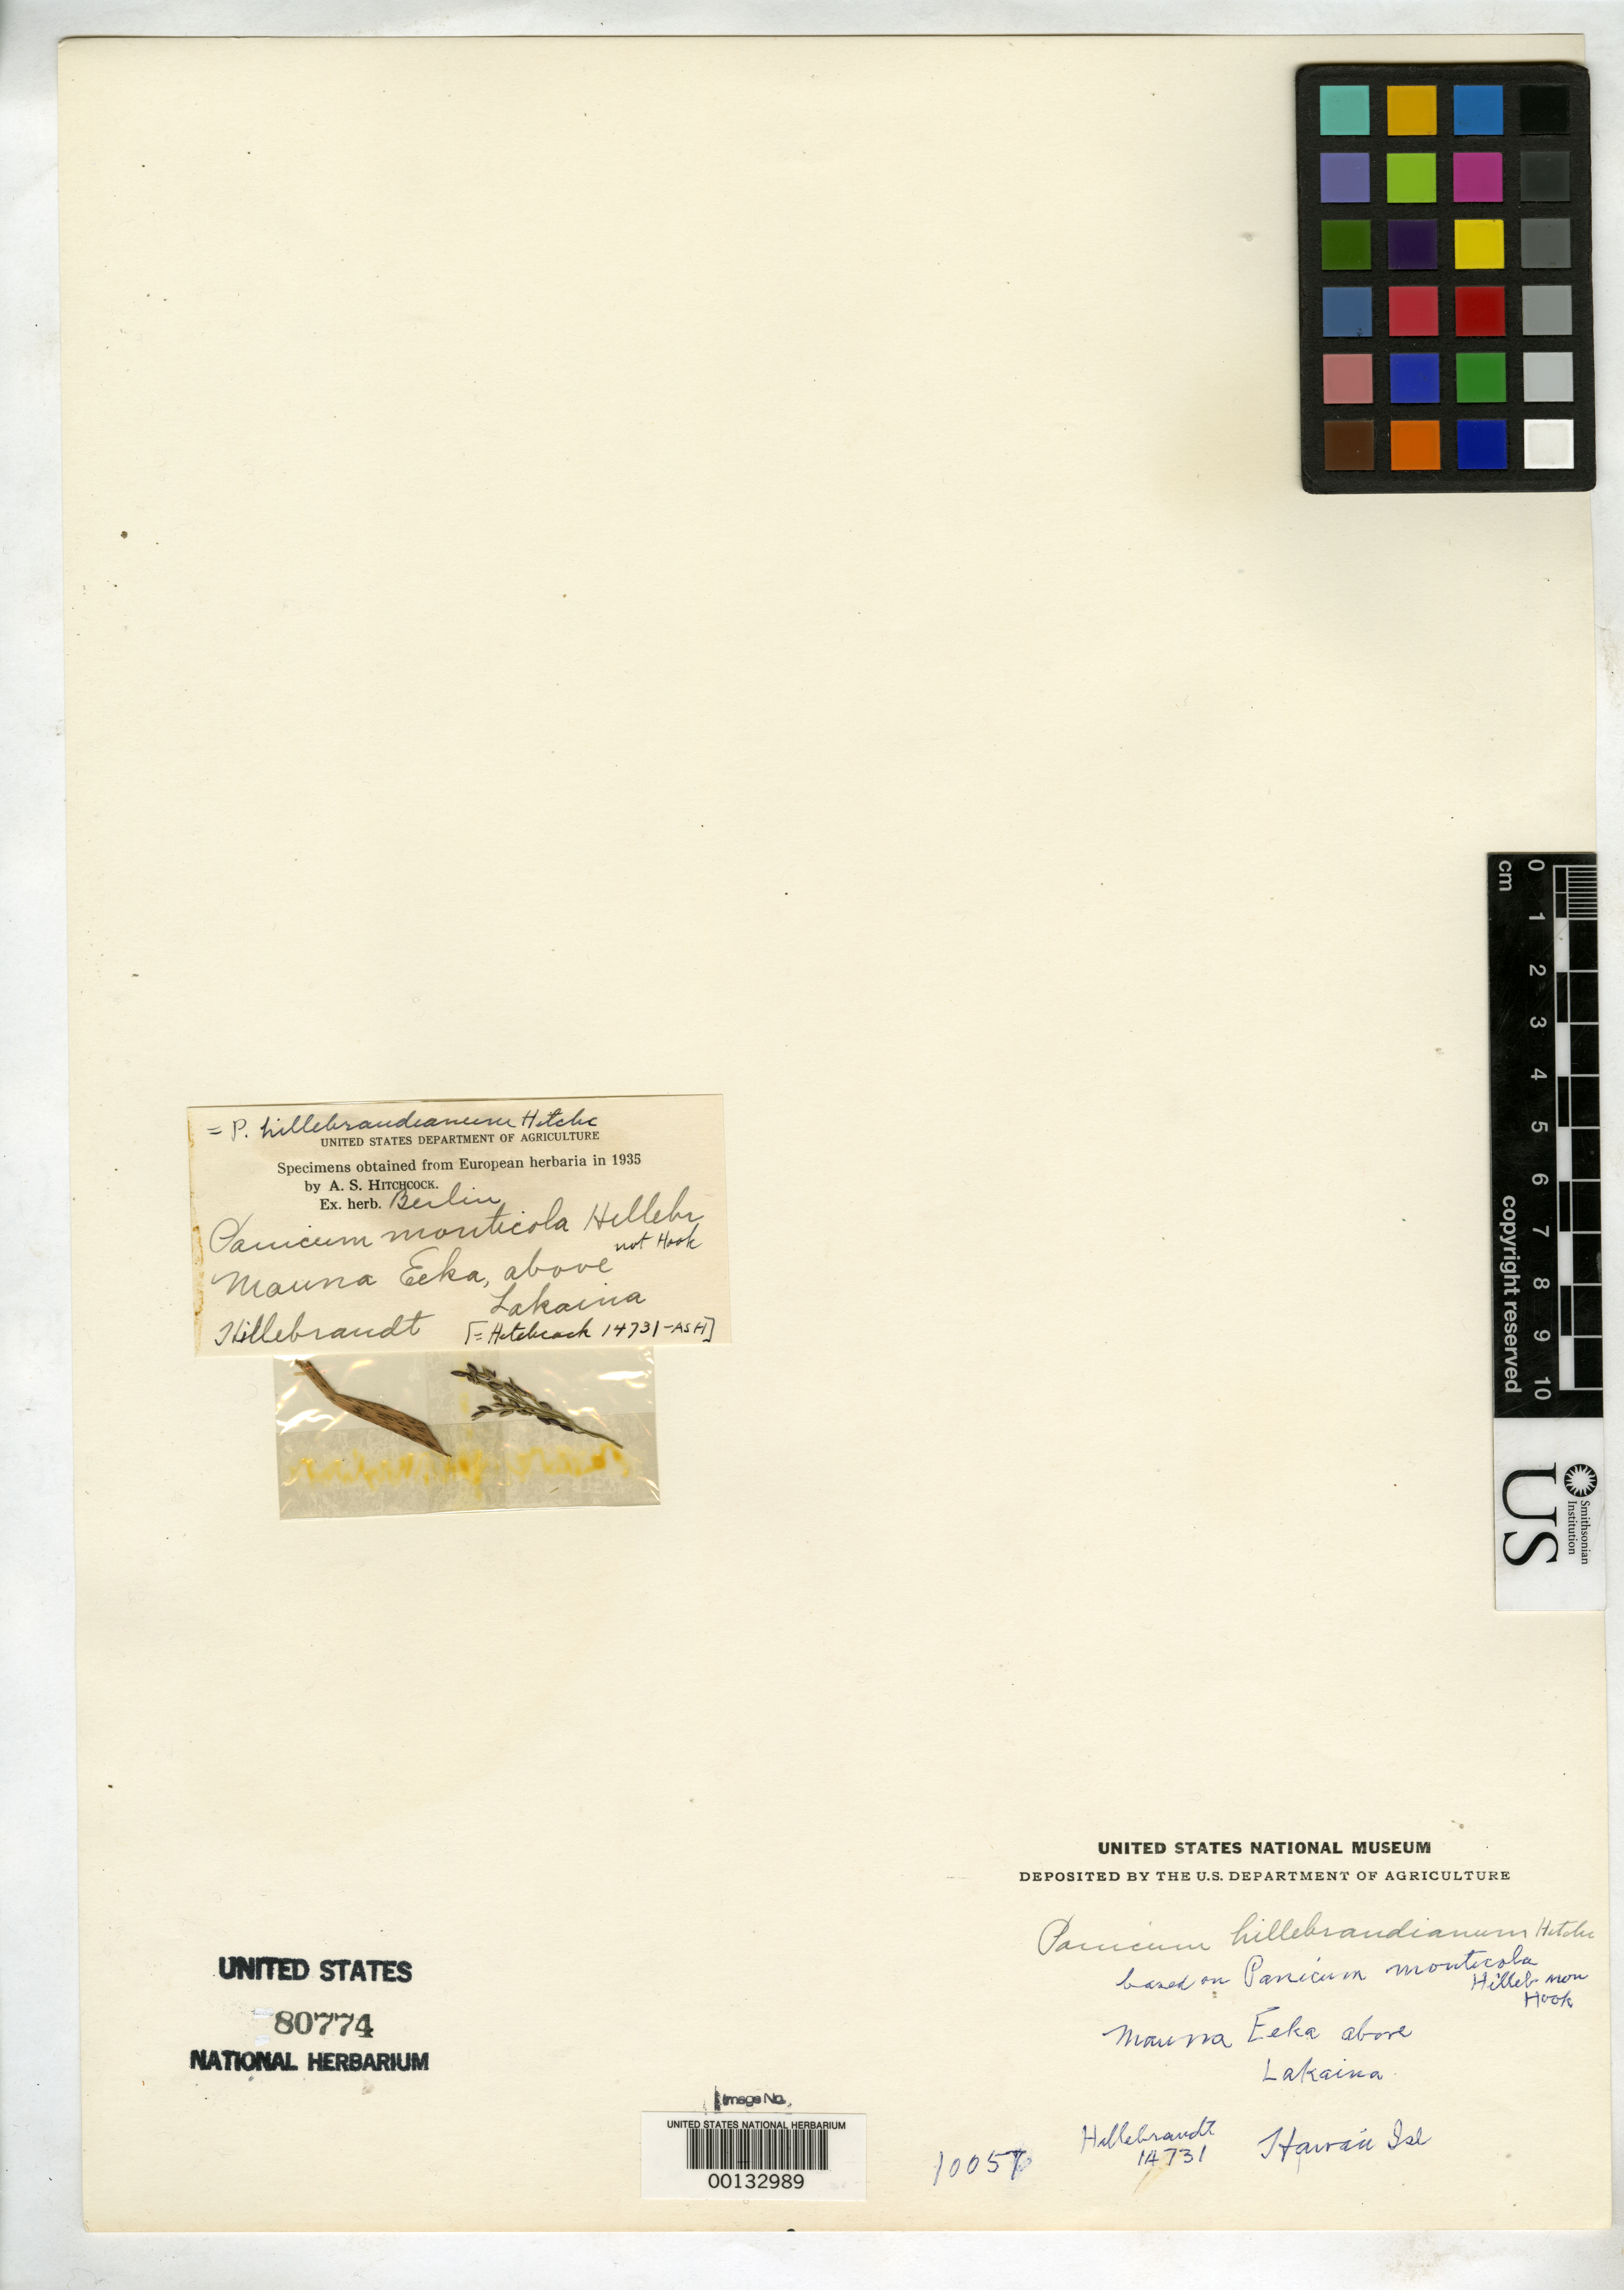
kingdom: Plantae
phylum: Tracheophyta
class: Liliopsida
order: Poales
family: Poaceae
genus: Panicum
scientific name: Panicum monticola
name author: Hillebr.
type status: Type Fragment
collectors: W. Hillebrand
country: United States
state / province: Hawaii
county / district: Maui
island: Maui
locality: Mauna Eeka above Lakaina.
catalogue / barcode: US 80774